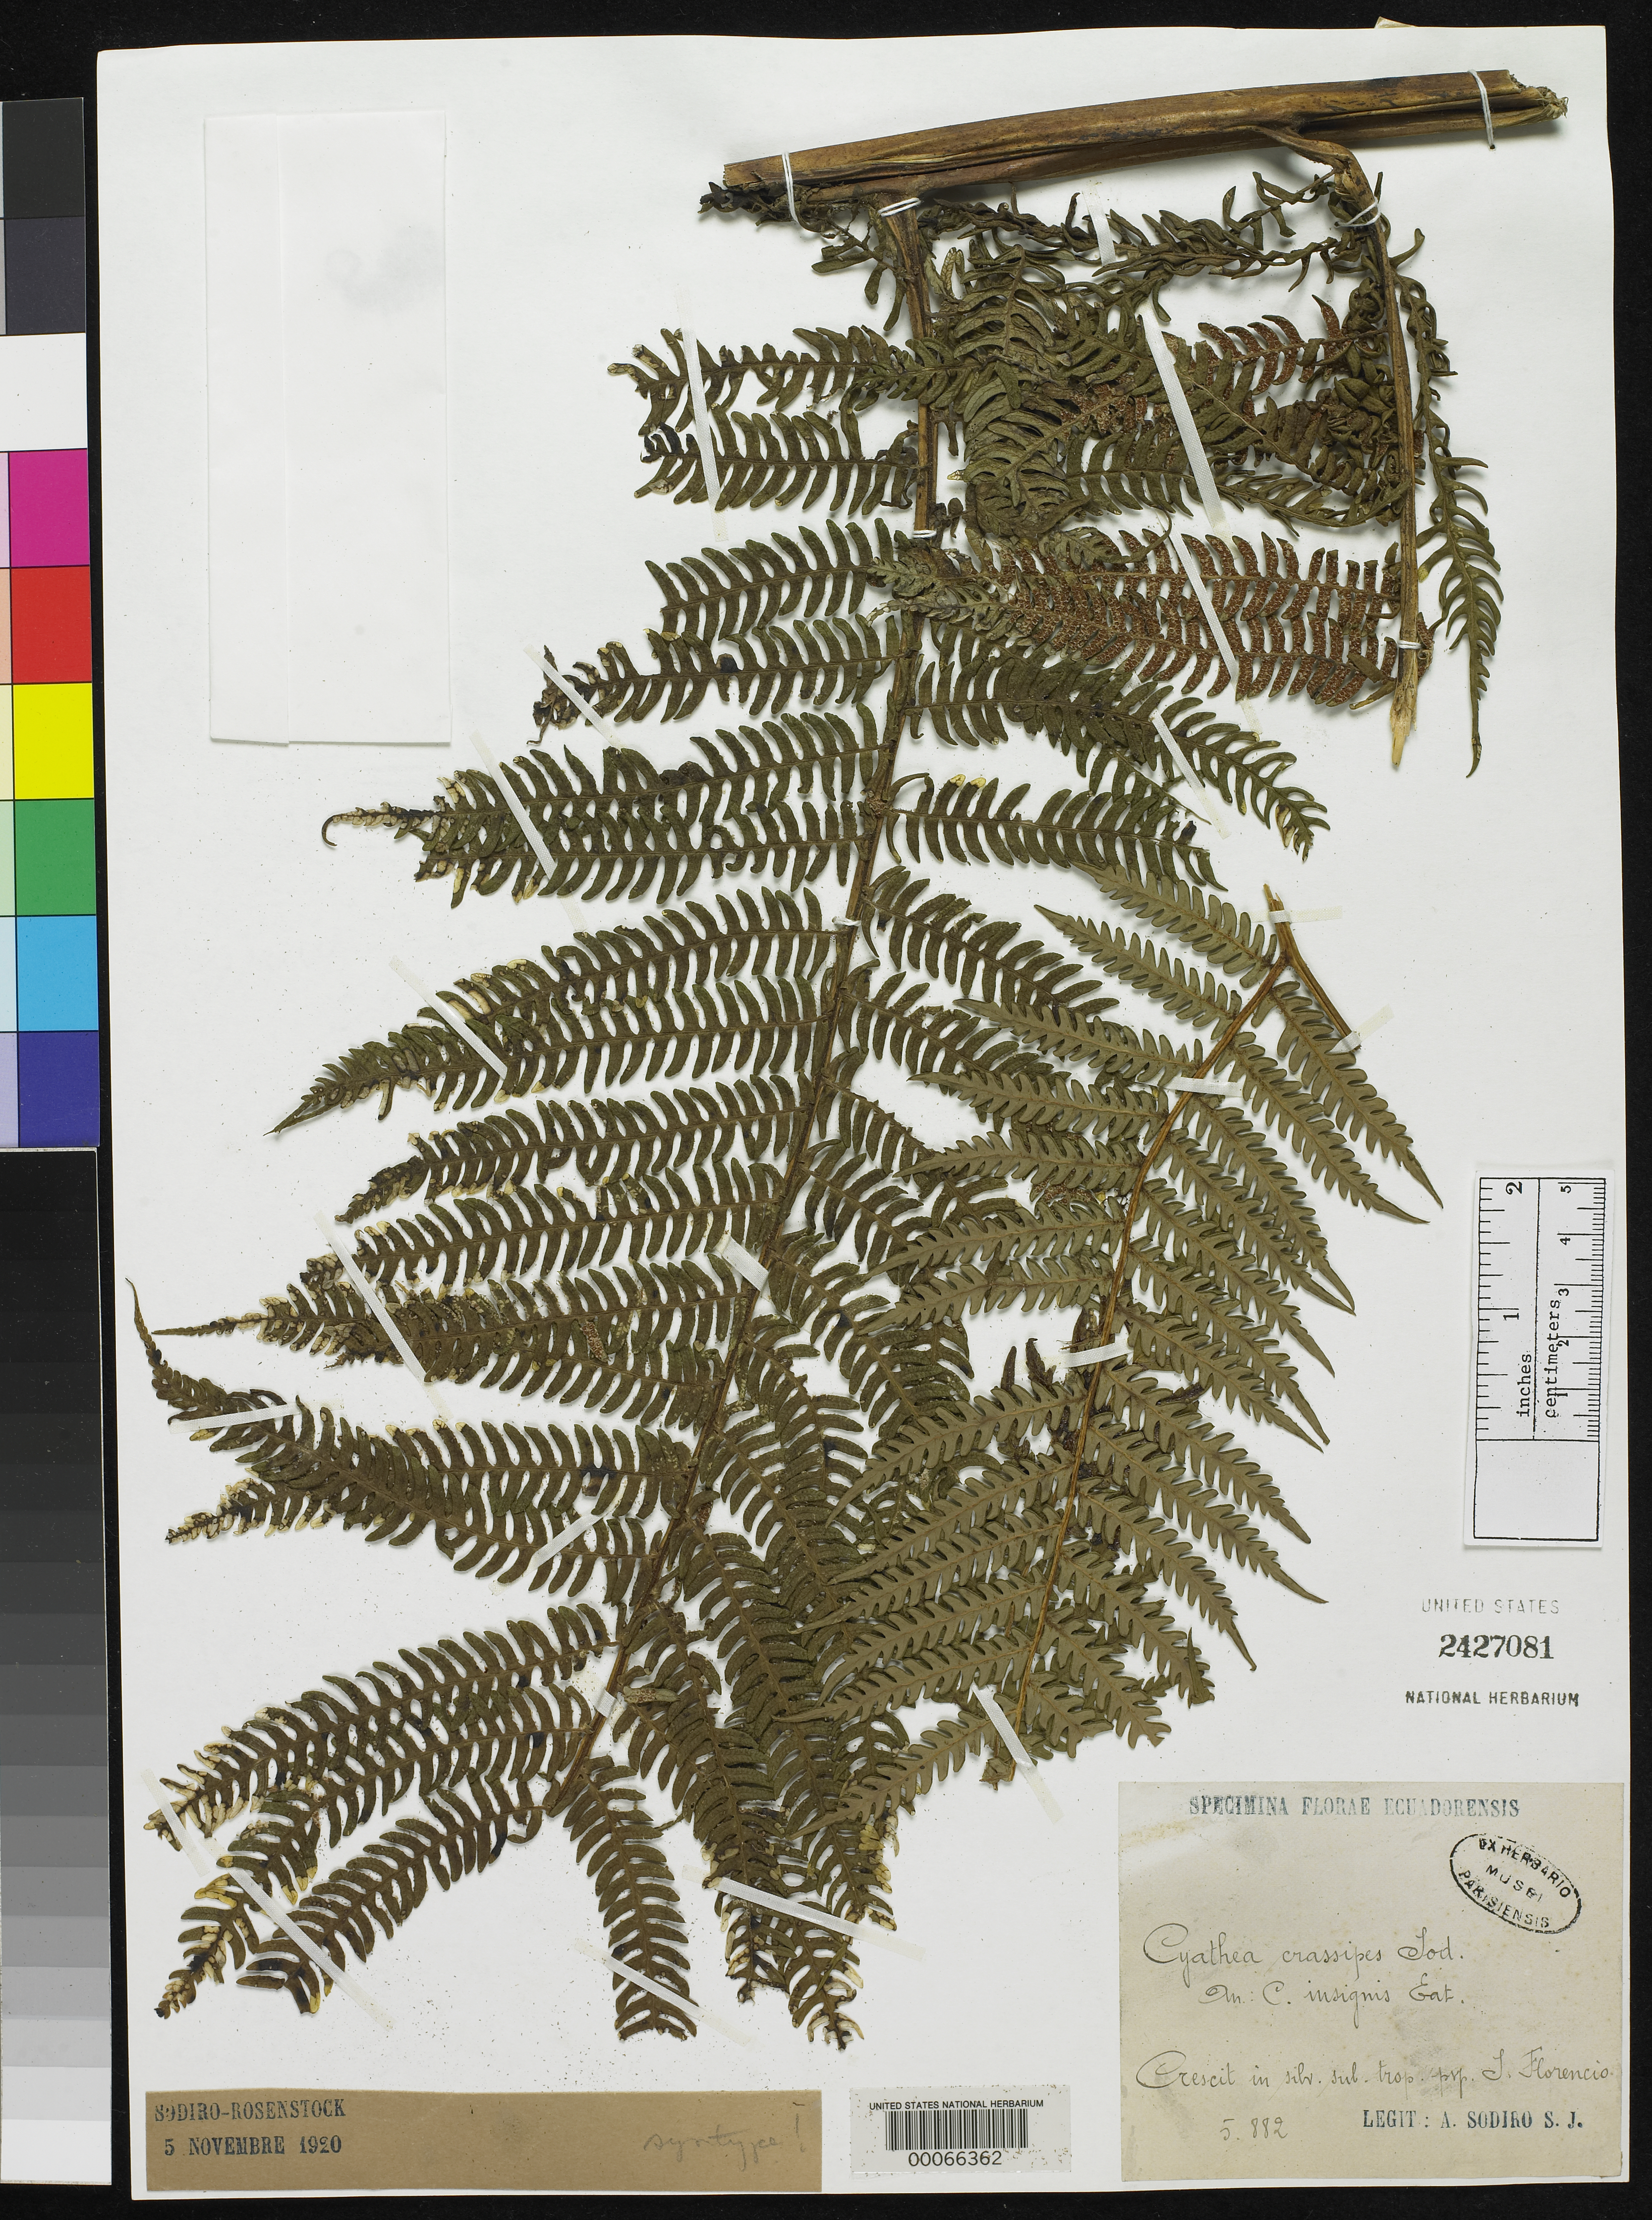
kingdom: Plantae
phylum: Tracheophyta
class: Polypodiopsida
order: Cyatheales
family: Cyatheaceae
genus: Cyathea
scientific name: Cyathea crassipes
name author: Sodiro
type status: Isolectotype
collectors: L. Sodiro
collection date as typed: May 1882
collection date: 1882-05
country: Ecuador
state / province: Pichincha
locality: San Florencio.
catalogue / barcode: US 2427081